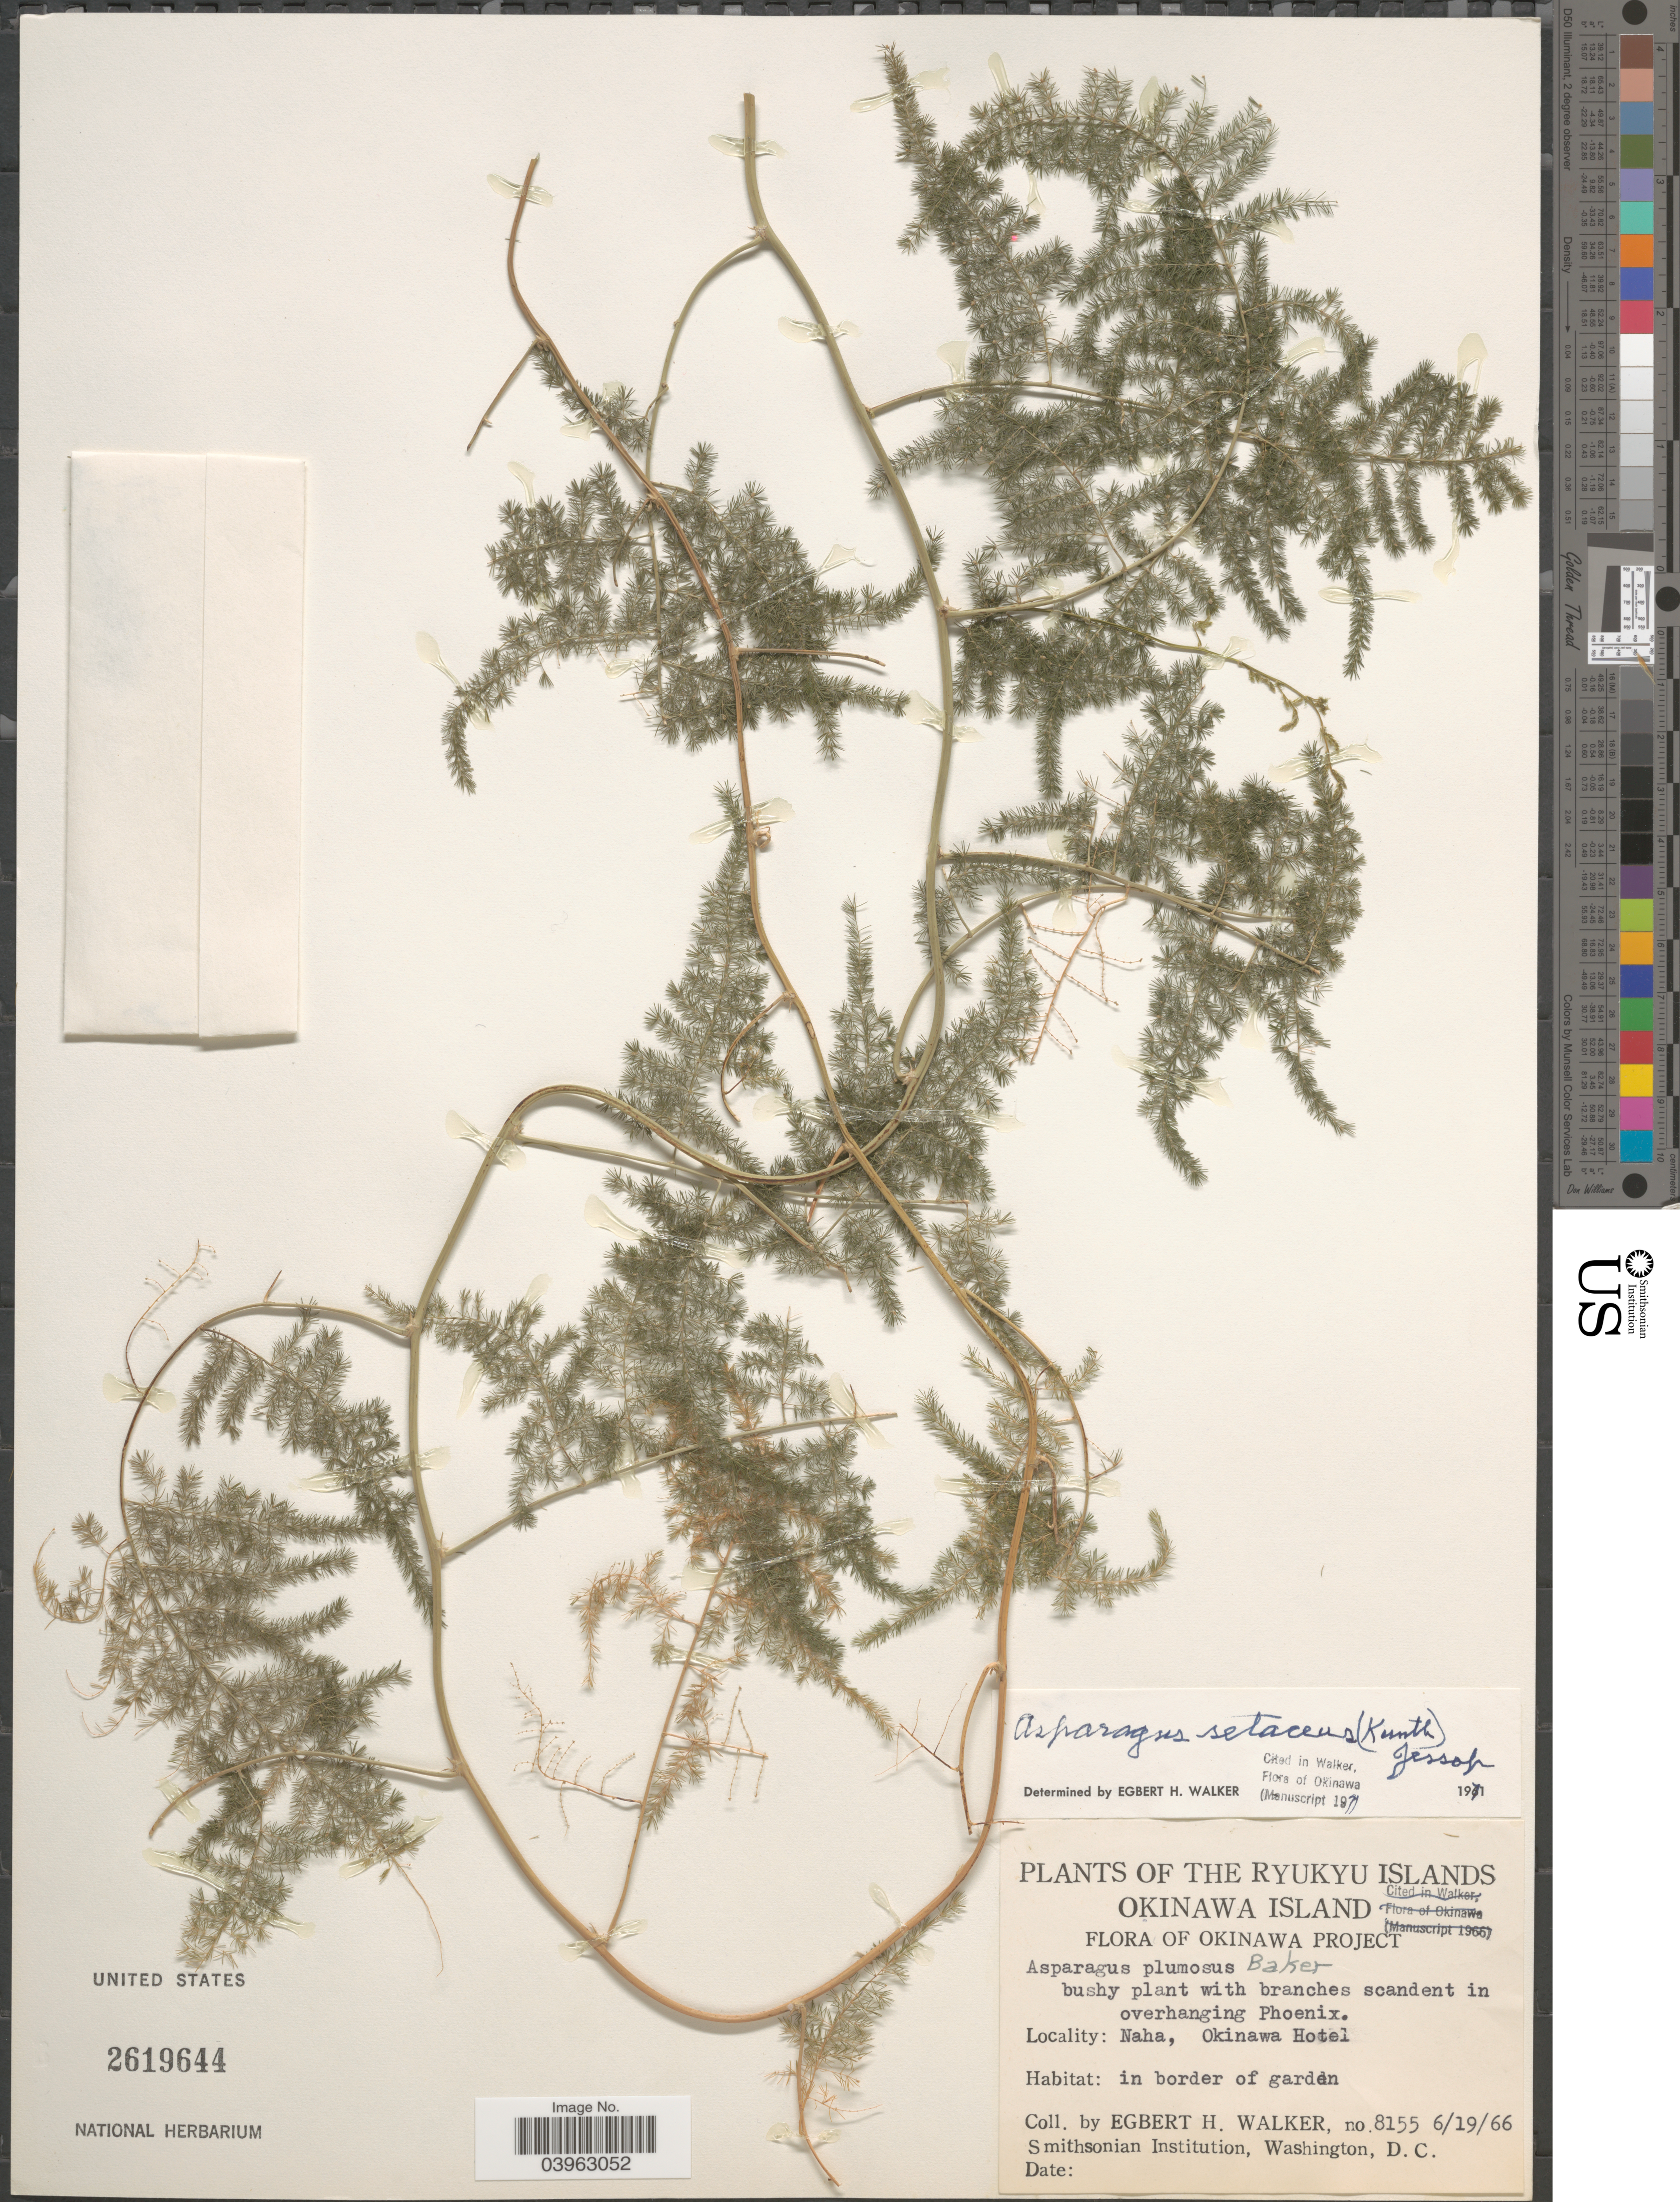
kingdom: Plantae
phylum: Tracheophyta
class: Liliopsida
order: Asparagales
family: Asparagaceae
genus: Asparagus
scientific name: Asparagus setaceus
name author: (Kunth) Jessop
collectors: E. H. Walker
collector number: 8155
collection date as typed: Transcribed d/m/y: 19/6/66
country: Japan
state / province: Okinawa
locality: The Ryukyu Islands. Okinawa Island. Okinawa Project. Naha, Okinawa Hotel.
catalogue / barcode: US 2619644